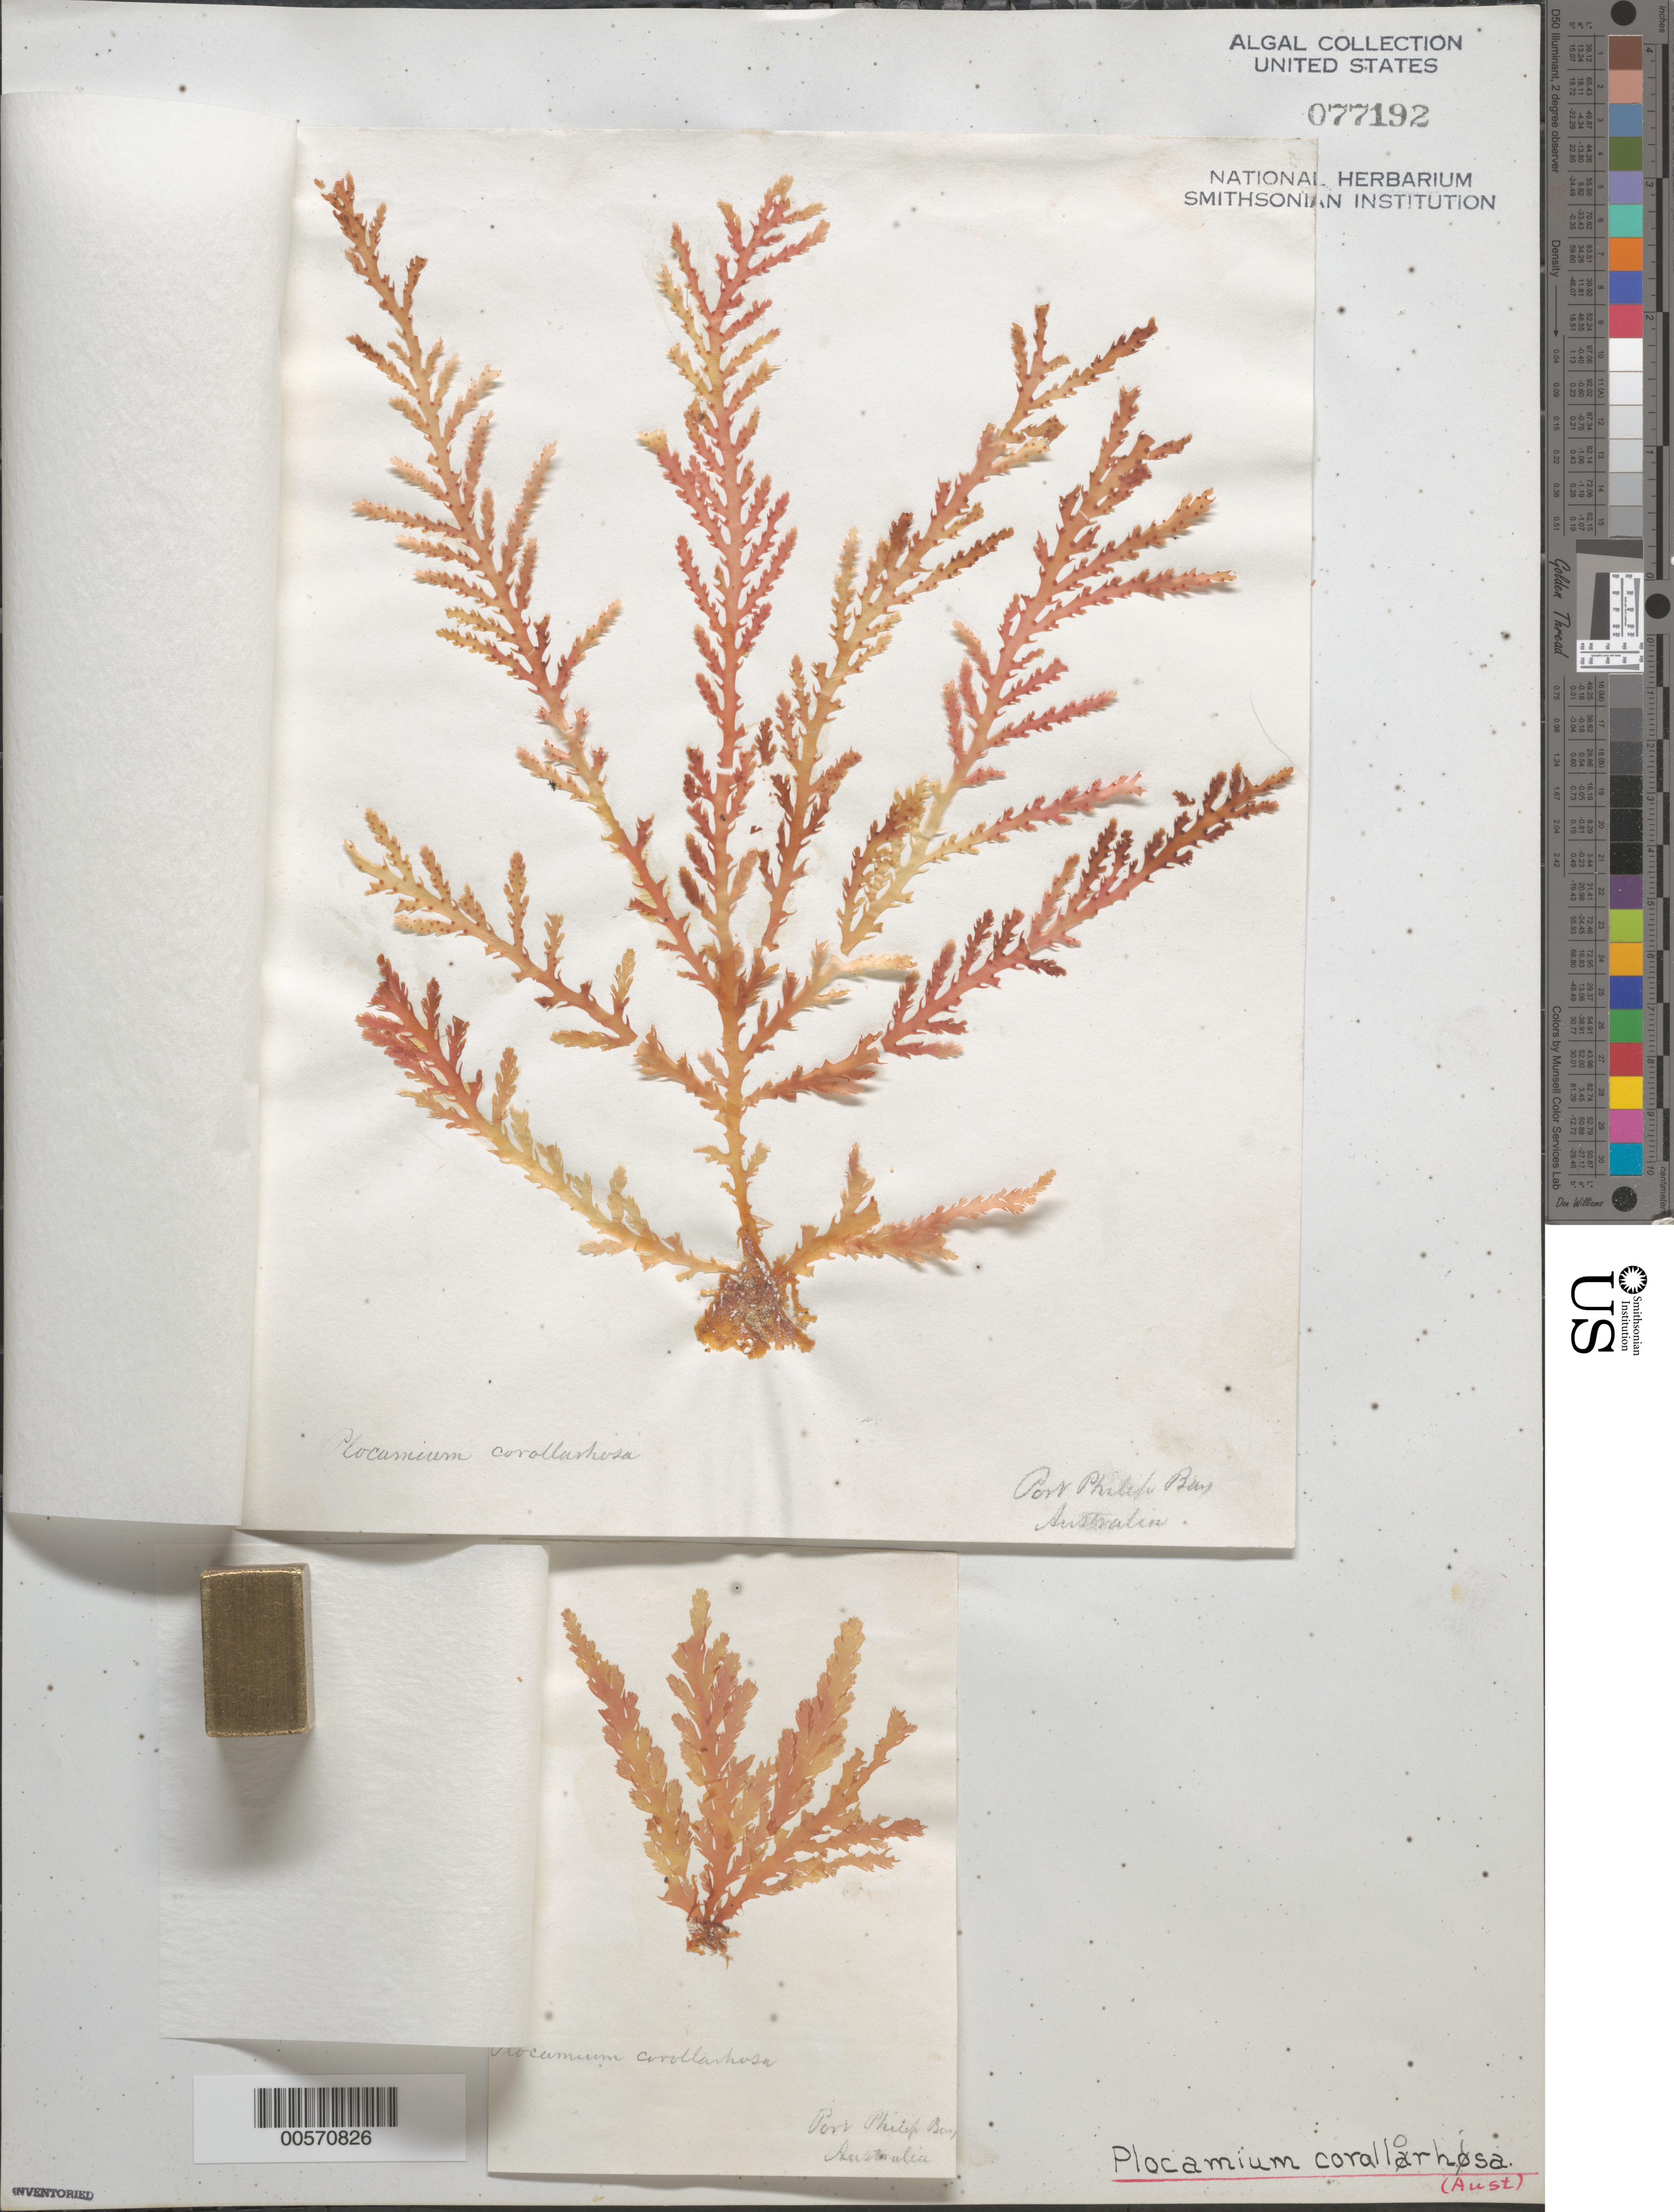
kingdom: Plantae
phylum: Rhodophyta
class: Florideophyceae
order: Plocamiales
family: Plocamiaceae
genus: Plocamium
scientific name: Plocamium corallorhiza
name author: (Turner) Hook. f. & Harv.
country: Australia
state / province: Victoria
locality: Port Phillip Bay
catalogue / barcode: US 77192